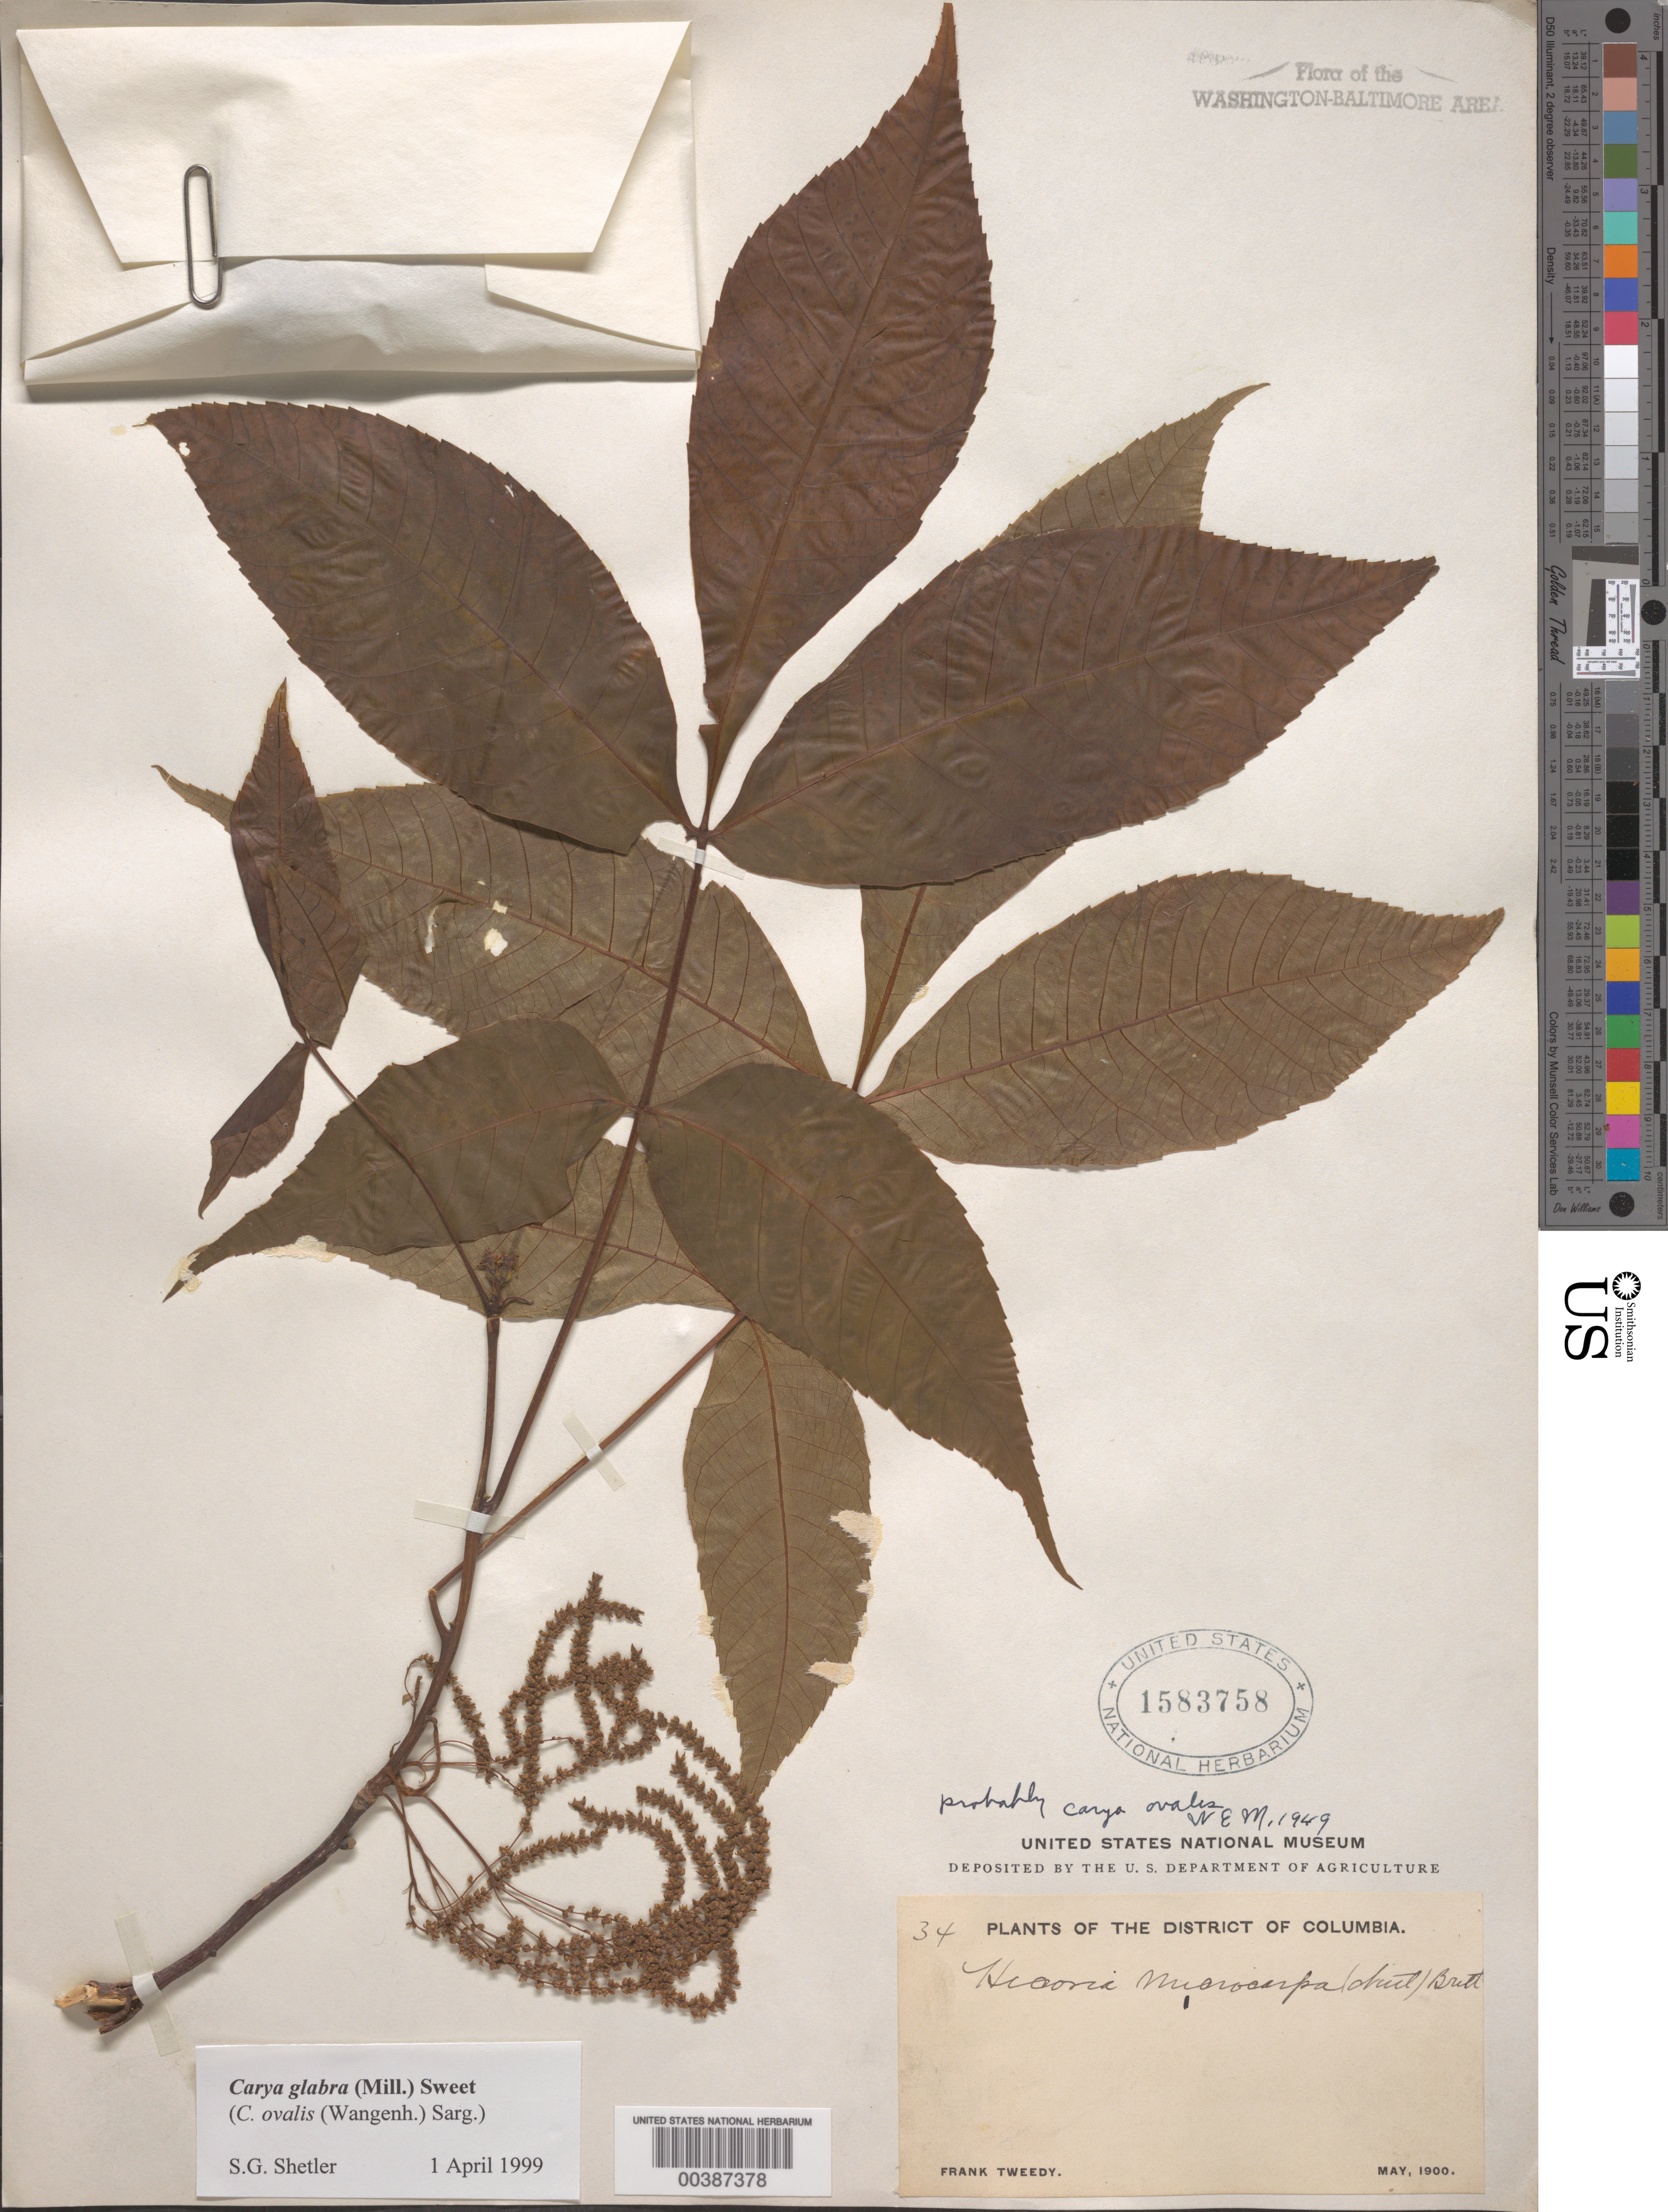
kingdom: Plantae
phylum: Tracheophyta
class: Magnoliopsida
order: Fagales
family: Juglandaceae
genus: Carya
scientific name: Carya glabra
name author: (Mill.) Sweet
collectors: F. Tweedy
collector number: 34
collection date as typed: May 1900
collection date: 1900-05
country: United States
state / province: District of Columbia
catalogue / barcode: US 1583758